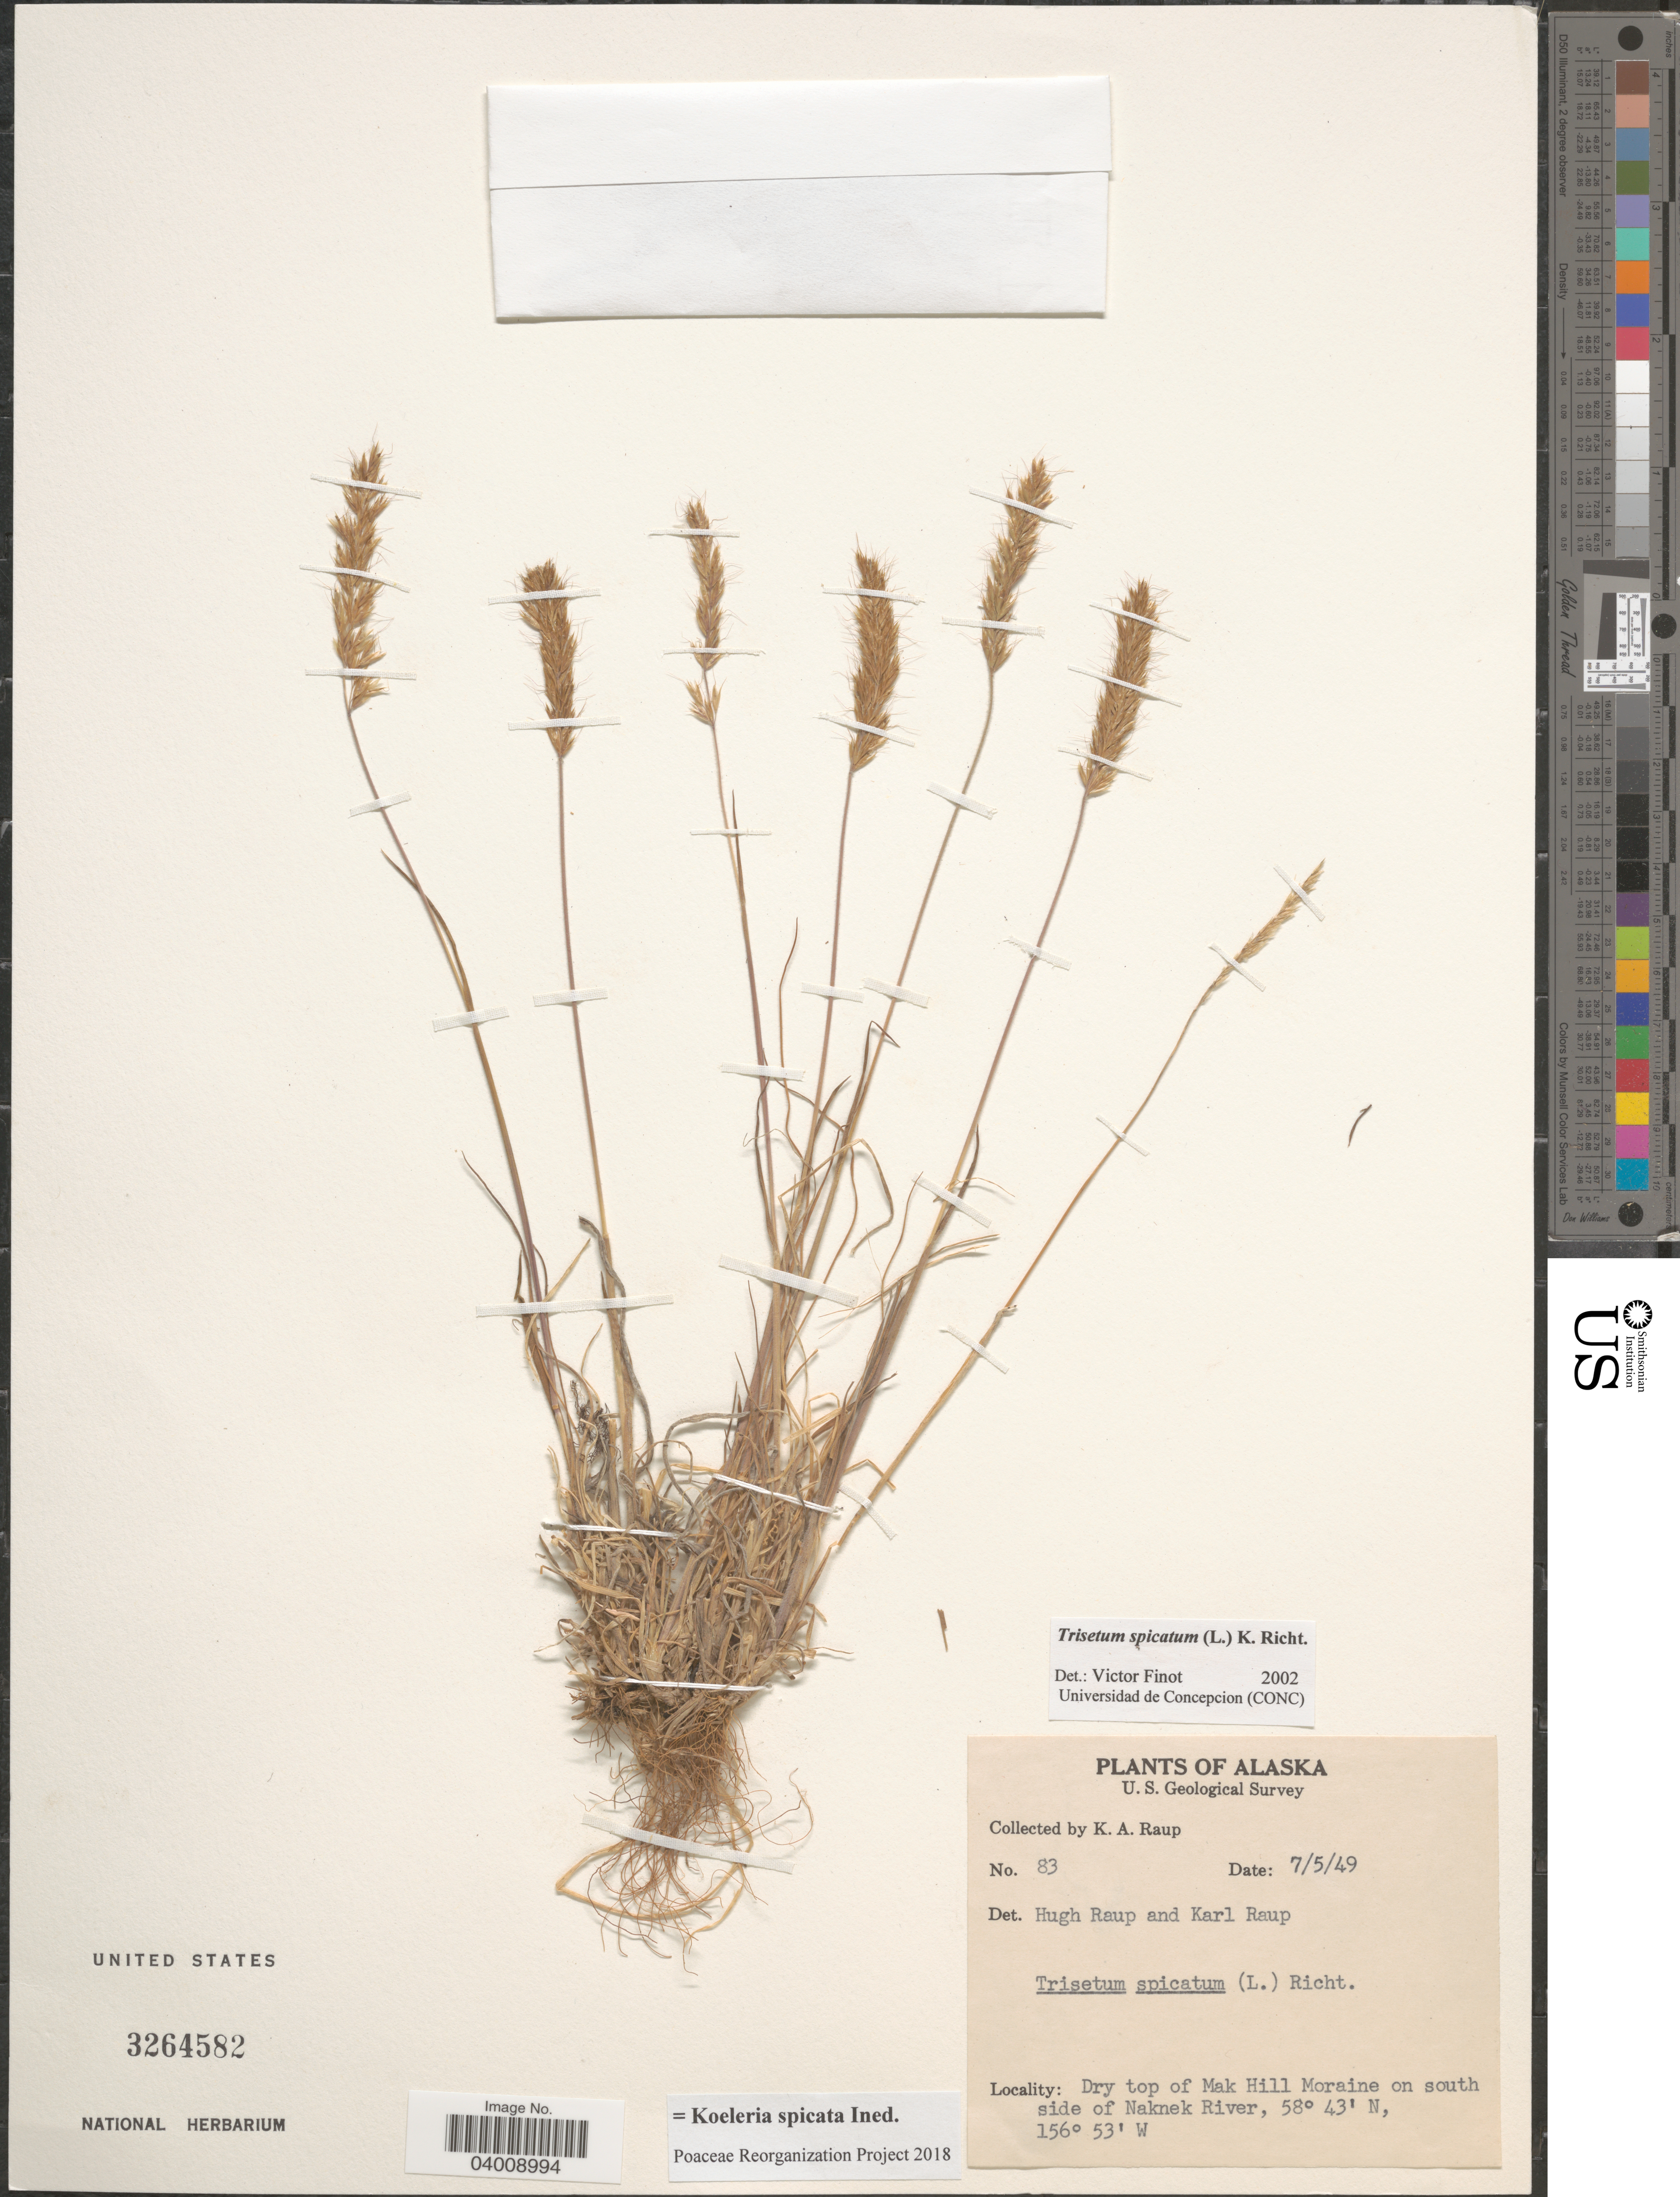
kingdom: Plantae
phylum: Tracheophyta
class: Liliopsida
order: Poales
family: Poaceae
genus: Koeleria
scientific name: Koeleria spicata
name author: (L.) Barberá et al.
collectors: K. Raup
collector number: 83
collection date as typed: Transcribed d/m/y: 5/7/49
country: United States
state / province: Alaska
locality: Dry top of Mak Hill Moraine on south side of Naknek River.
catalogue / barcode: US 3264582